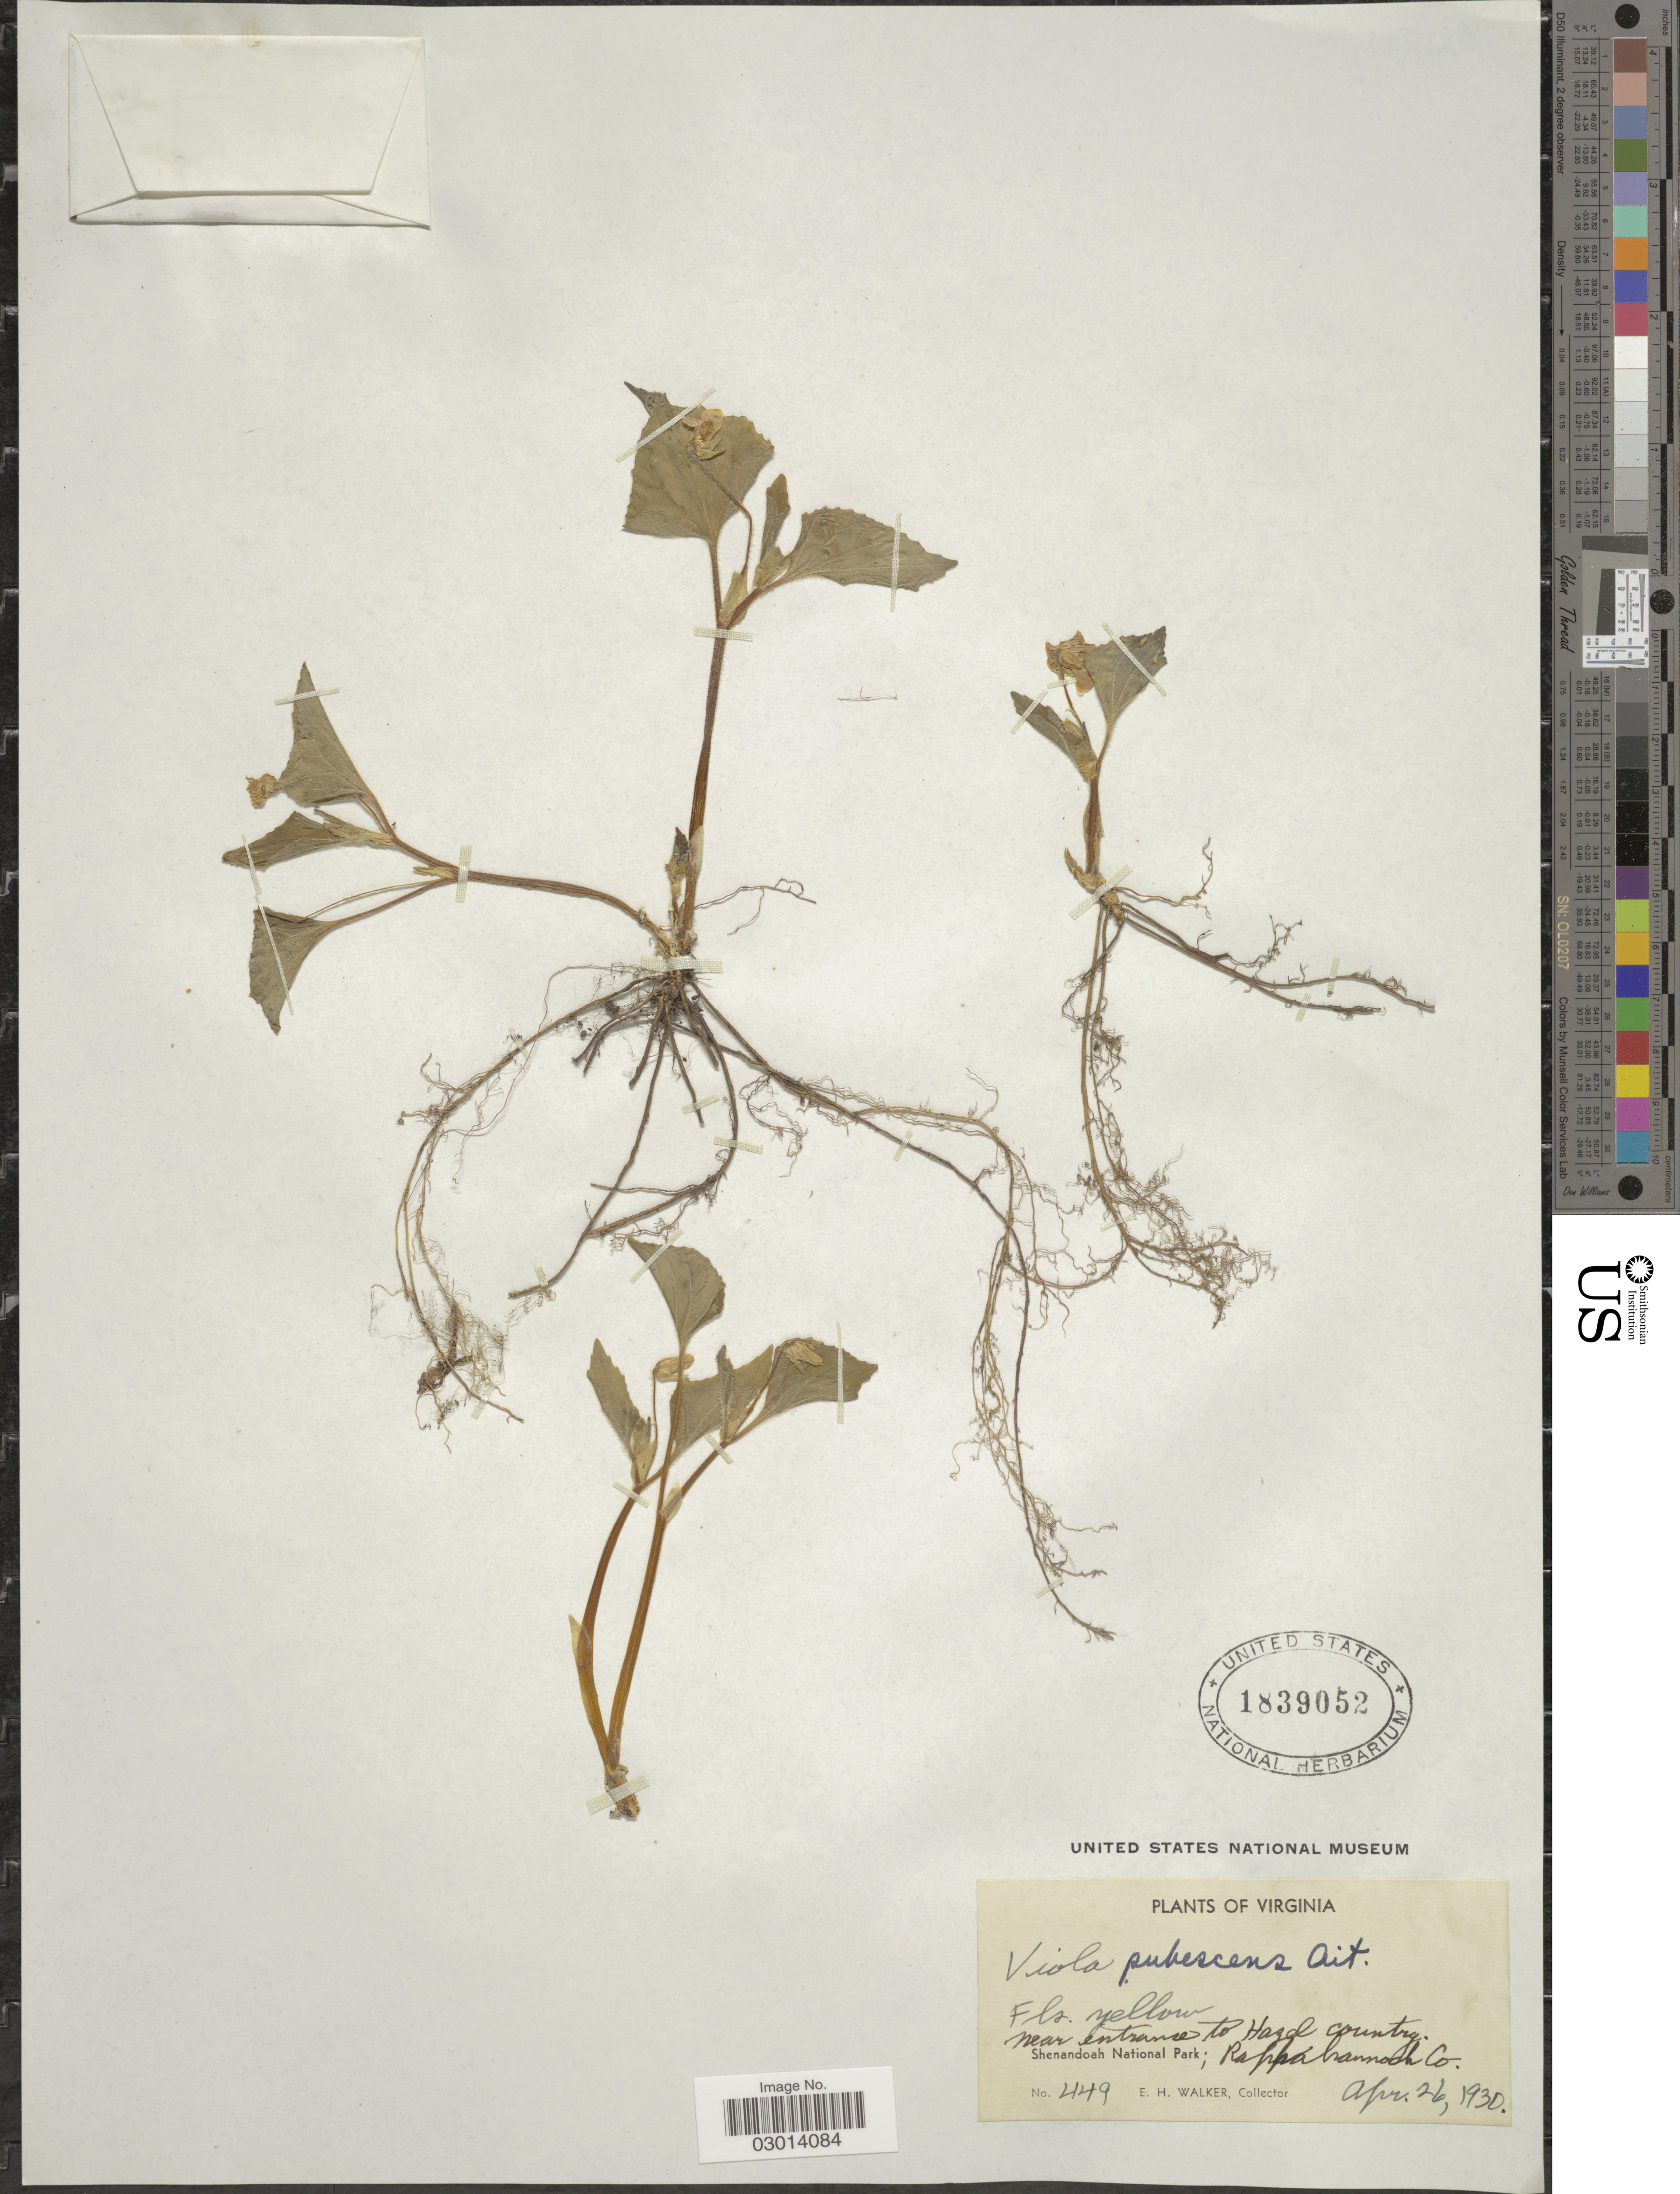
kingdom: Plantae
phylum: Tracheophyta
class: Magnoliopsida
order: Malpighiales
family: Violaceae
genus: Viola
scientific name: Viola pubescens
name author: Aiton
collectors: E. H. Walker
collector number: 449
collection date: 1930-04-26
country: United States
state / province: Virginia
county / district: Rappahannock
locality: Near entrance to Hazel Country. Shenandoah National Park; Rappahannock Co.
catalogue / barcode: US 1839052